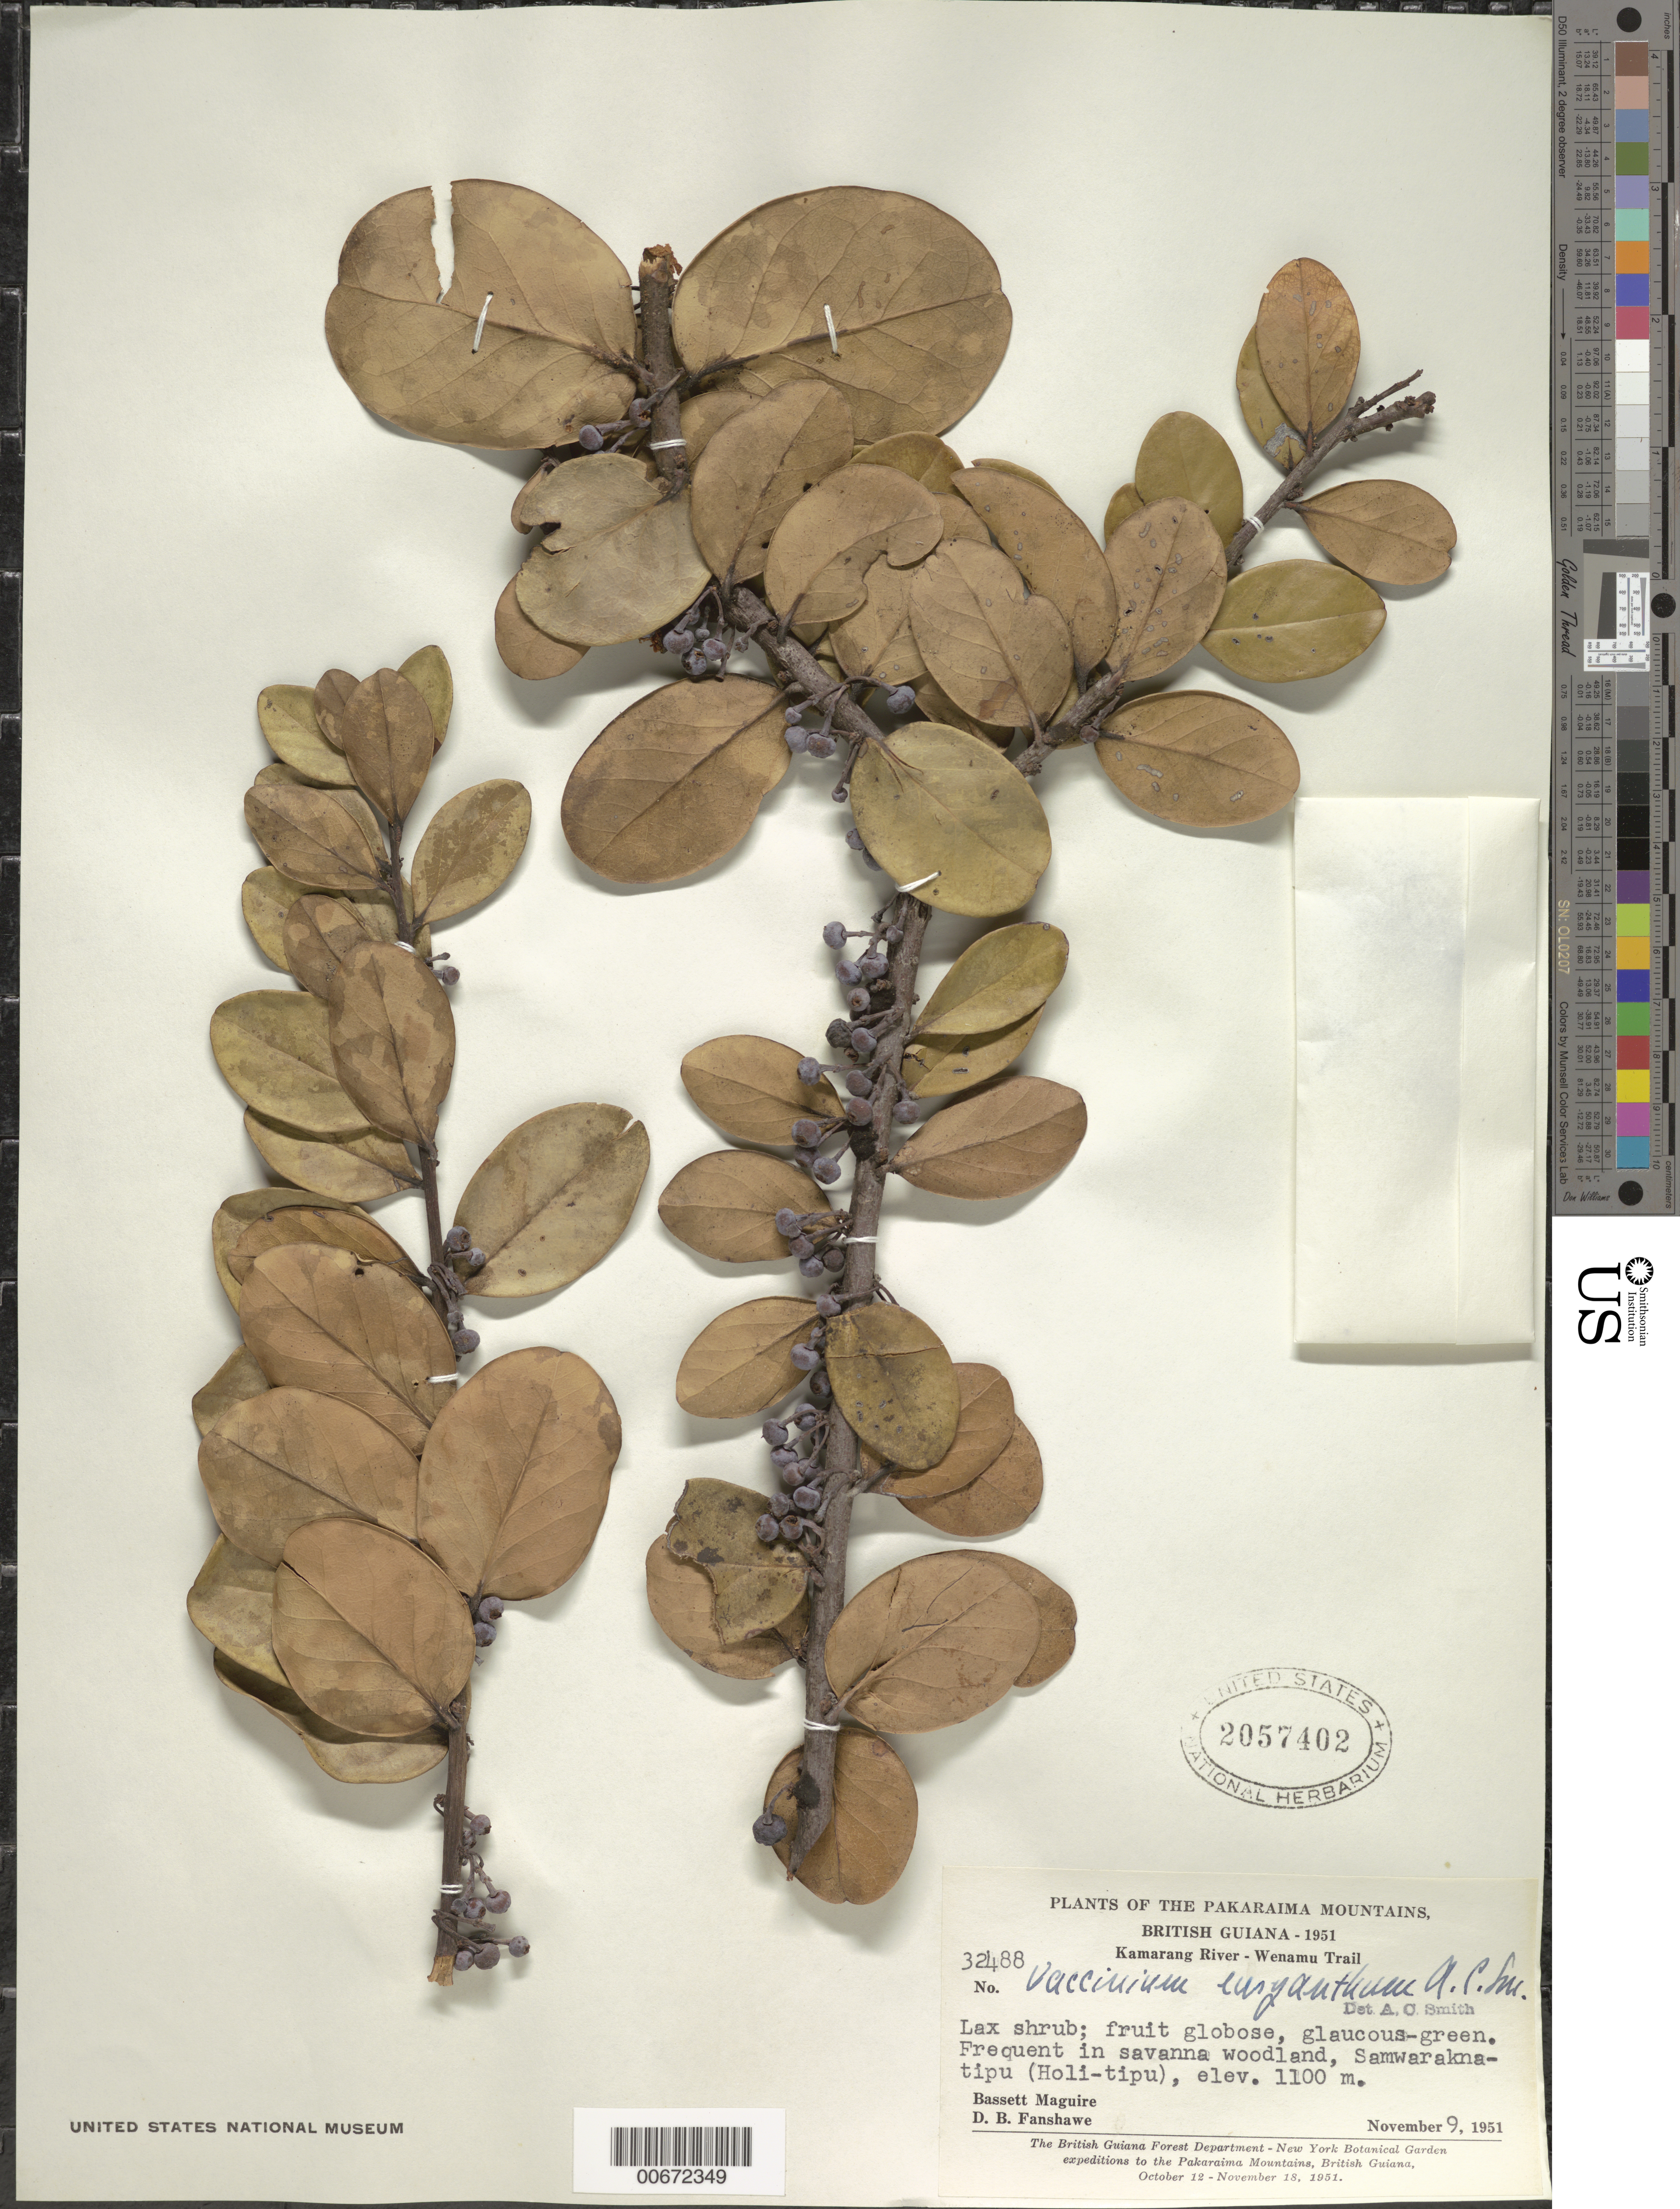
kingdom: Plantae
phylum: Tracheophyta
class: Magnoliopsida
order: Ericales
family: Ericaceae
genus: Vaccinium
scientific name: Vaccinium euryanthum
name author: A.C. Sm.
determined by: Smith, A. C.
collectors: B. Maguire & D. B. Fanshawe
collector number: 32488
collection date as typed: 9-Nov-51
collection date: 1951-11-09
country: Guyana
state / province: Cuyuni-Mazaruni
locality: Samwarakna-tipu (Holi-tipu), Kamarang River - Wenamu Trail, Pakaraima Mts.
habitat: Savanna woodland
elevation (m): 1100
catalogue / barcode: US 2057402